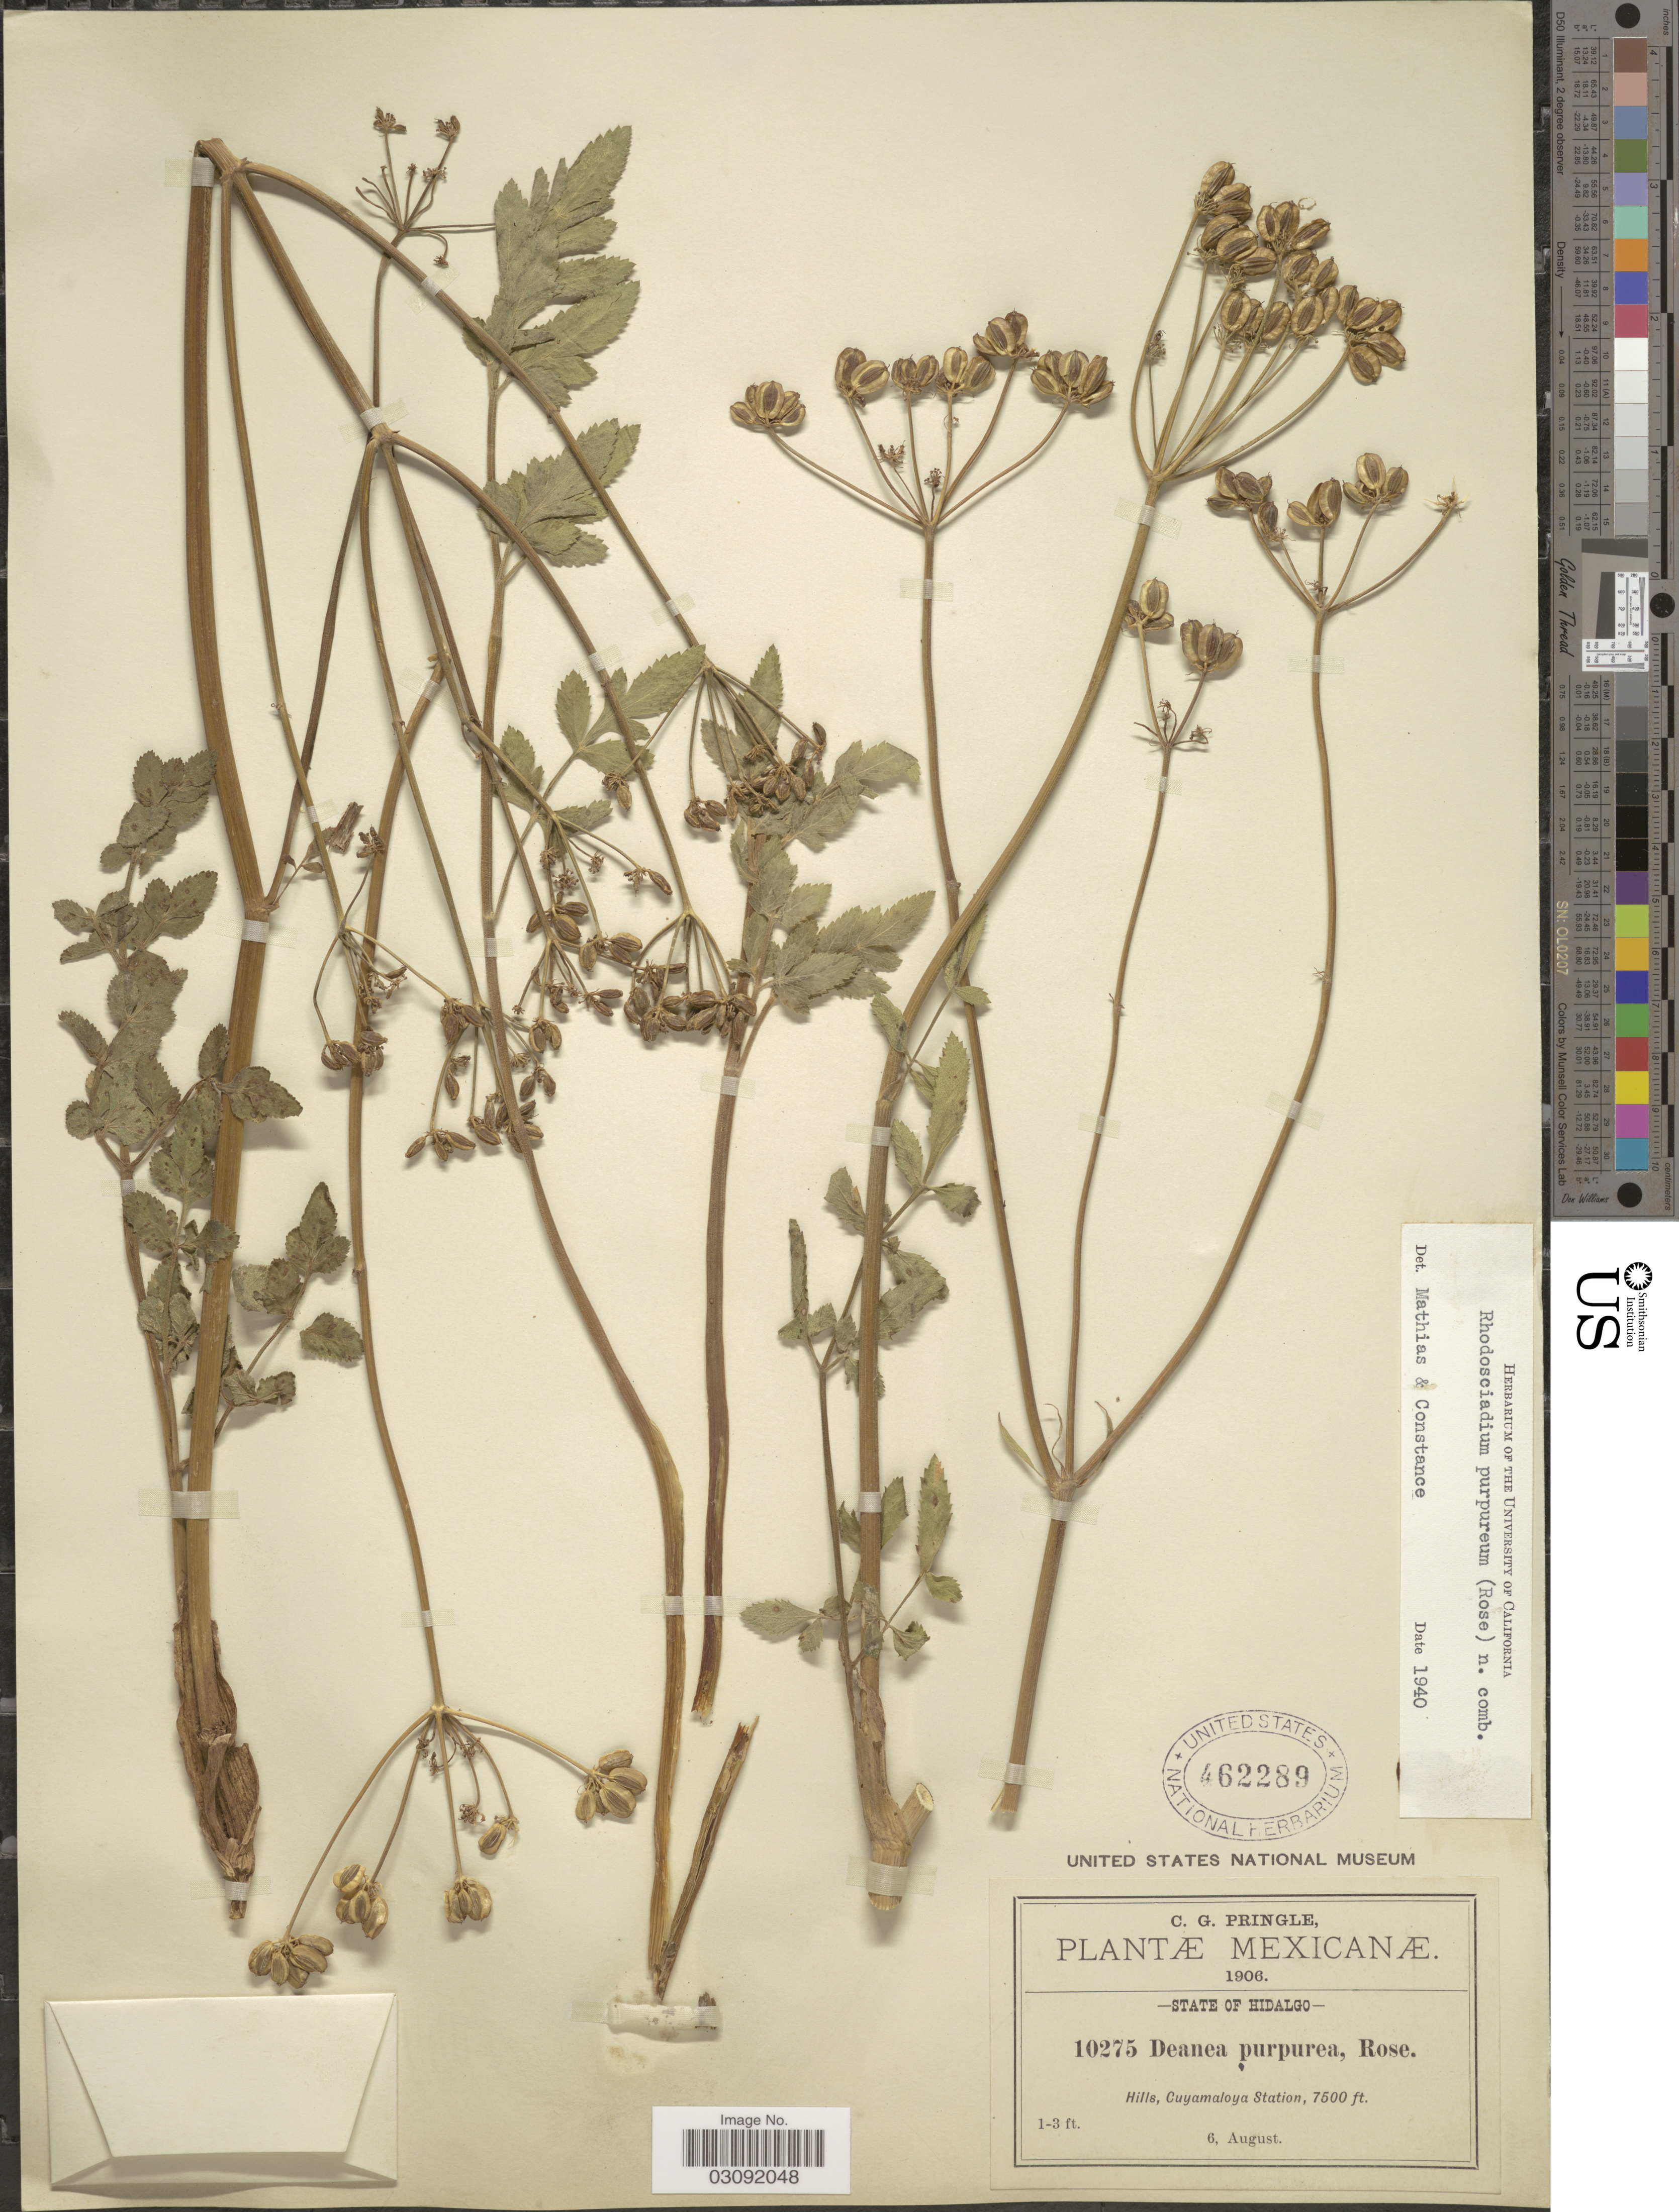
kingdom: Plantae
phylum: Tracheophyta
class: Magnoliopsida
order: Apiales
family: Apiaceae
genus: Rhodosciadium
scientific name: Rhodosciadium purpureum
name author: Mathias & Constance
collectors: C. G. Pringle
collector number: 10275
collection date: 1906-08-06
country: Mexico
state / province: Hidalgo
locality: Hills, Cuyamaloya Station.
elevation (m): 2286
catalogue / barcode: US 462289